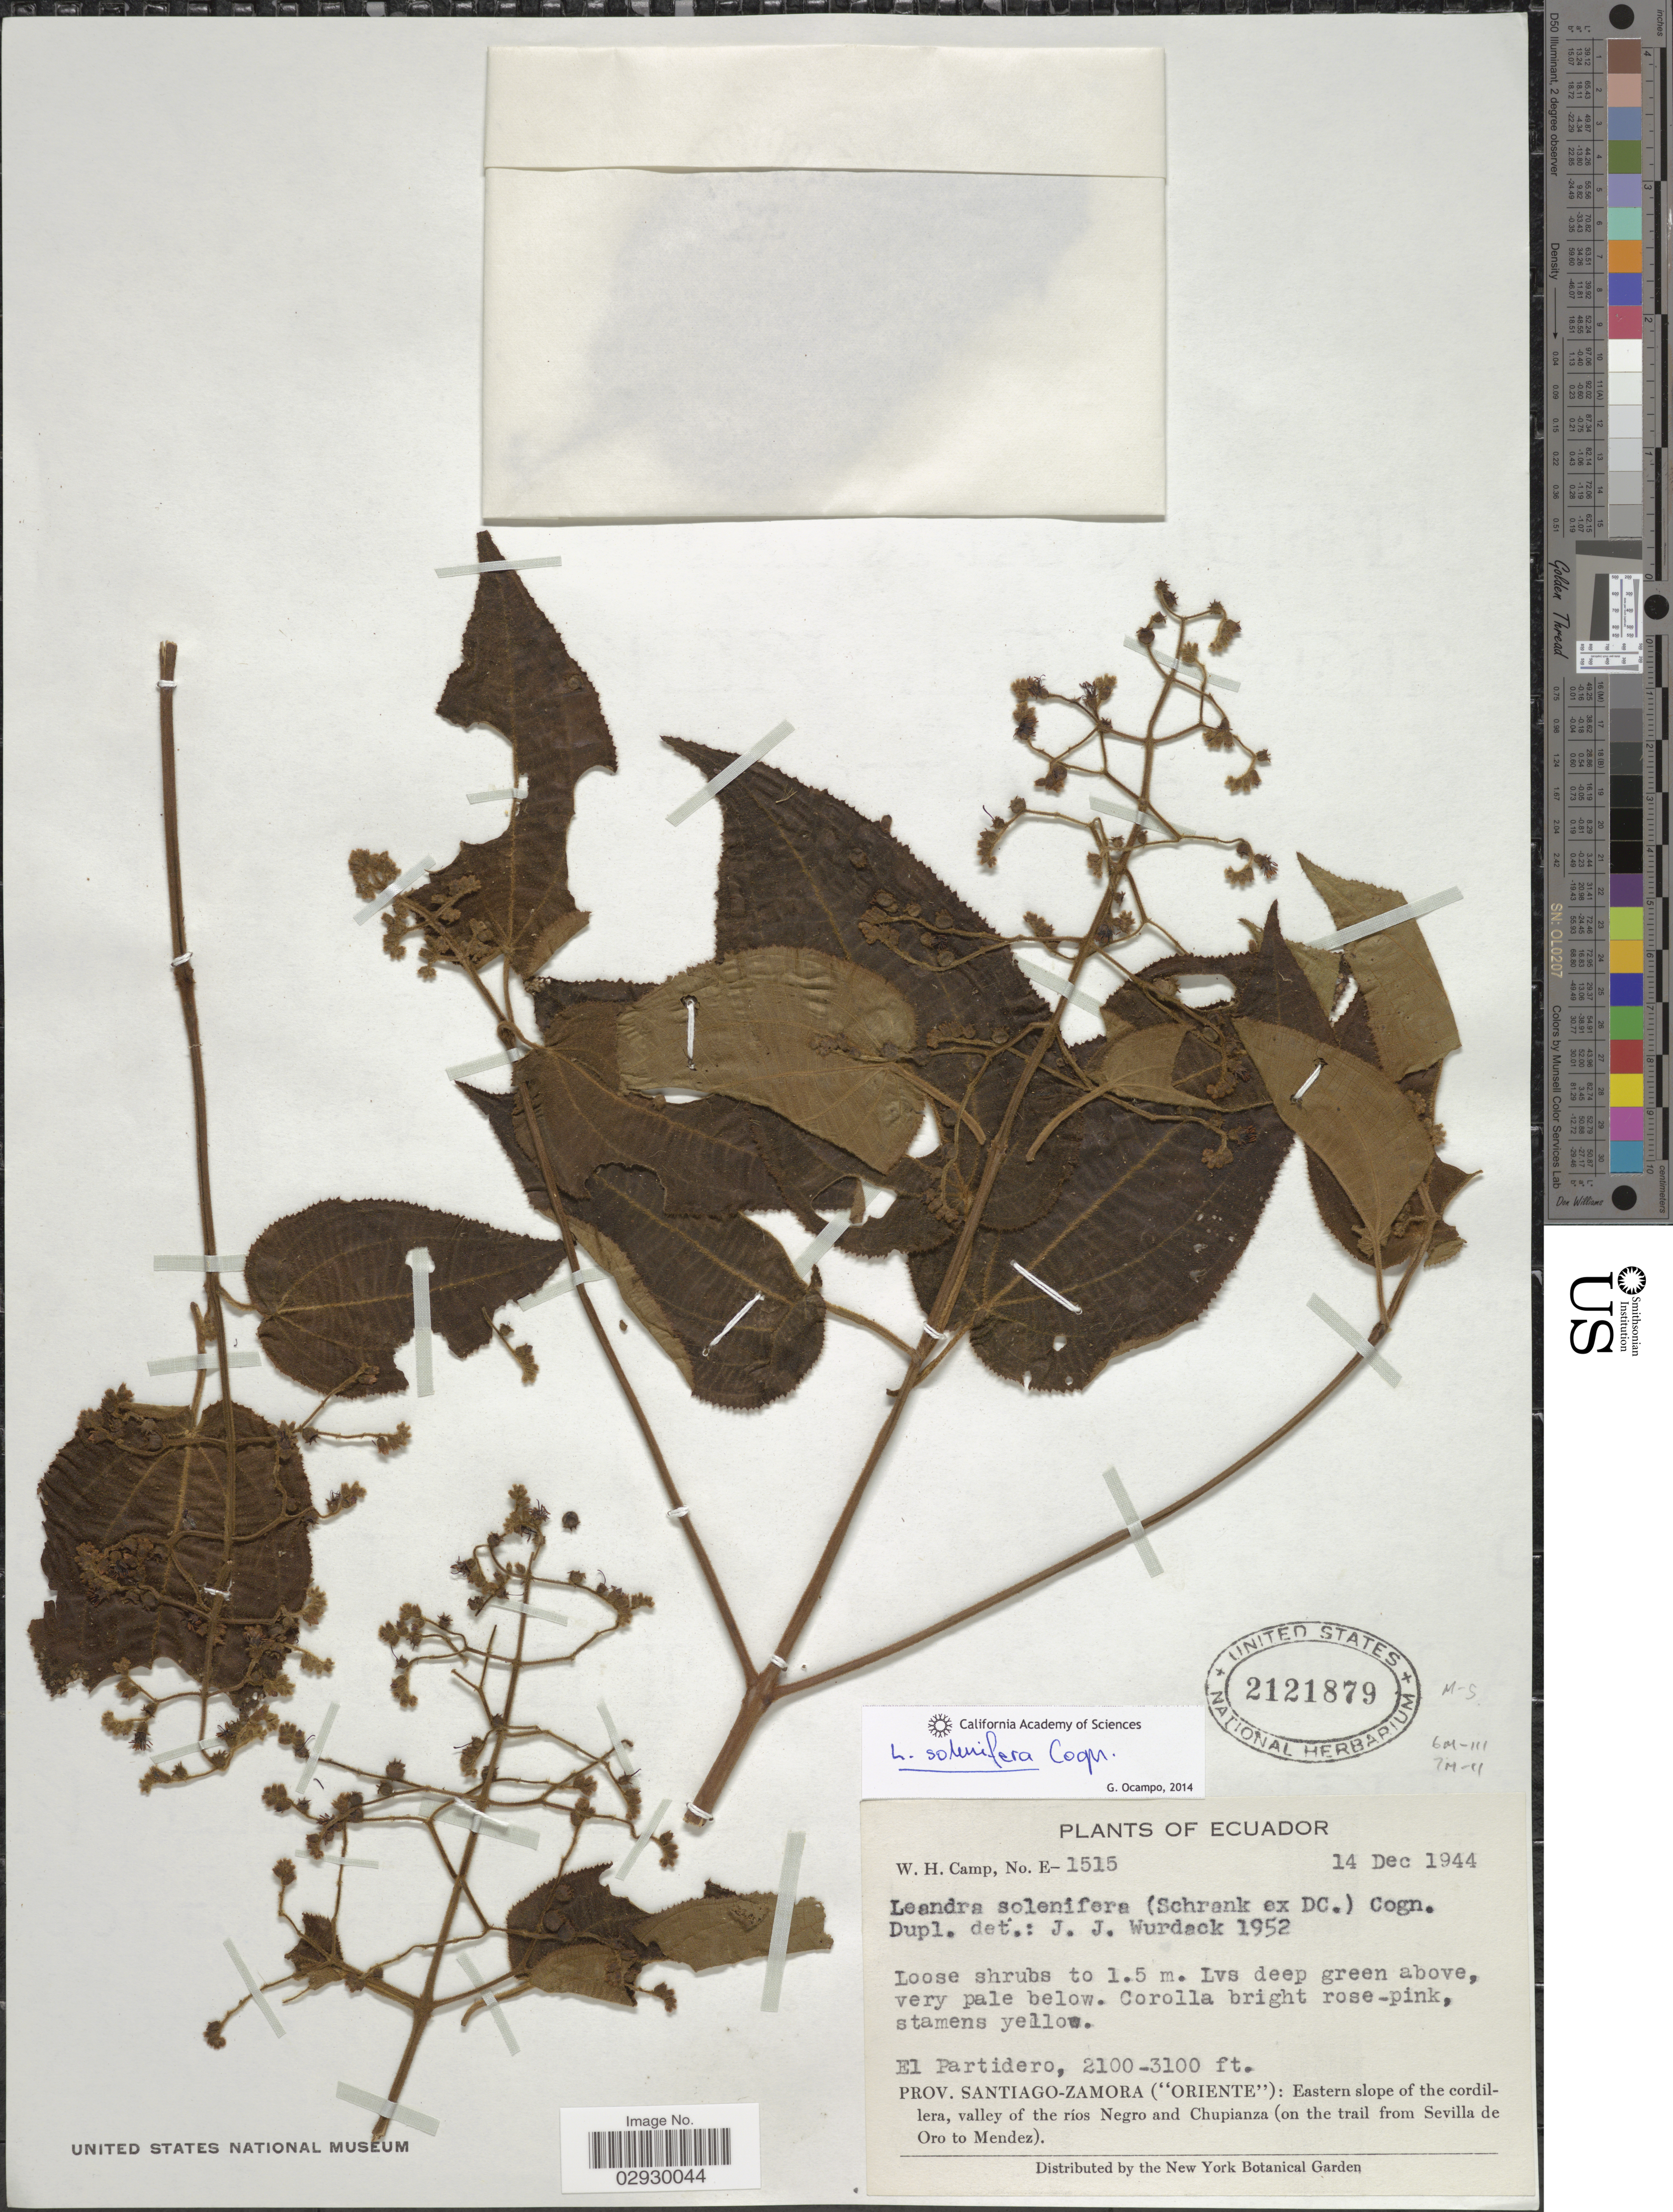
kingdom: Plantae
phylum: Tracheophyta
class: Magnoliopsida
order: Myrtales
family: Melastomataceae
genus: Leandra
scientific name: Leandra solenifera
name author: Cogn.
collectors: W. H. Camp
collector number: E-1515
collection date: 1944-12-14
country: Ecuador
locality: El Partidero, Prov. Santiago-Zamora ("Oriente"): Eastern slope of the cordillera , valley of the ríos Negros and Chupianza (on the trail from Sevilla de Oro to Mendez).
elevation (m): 640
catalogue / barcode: US 2121879